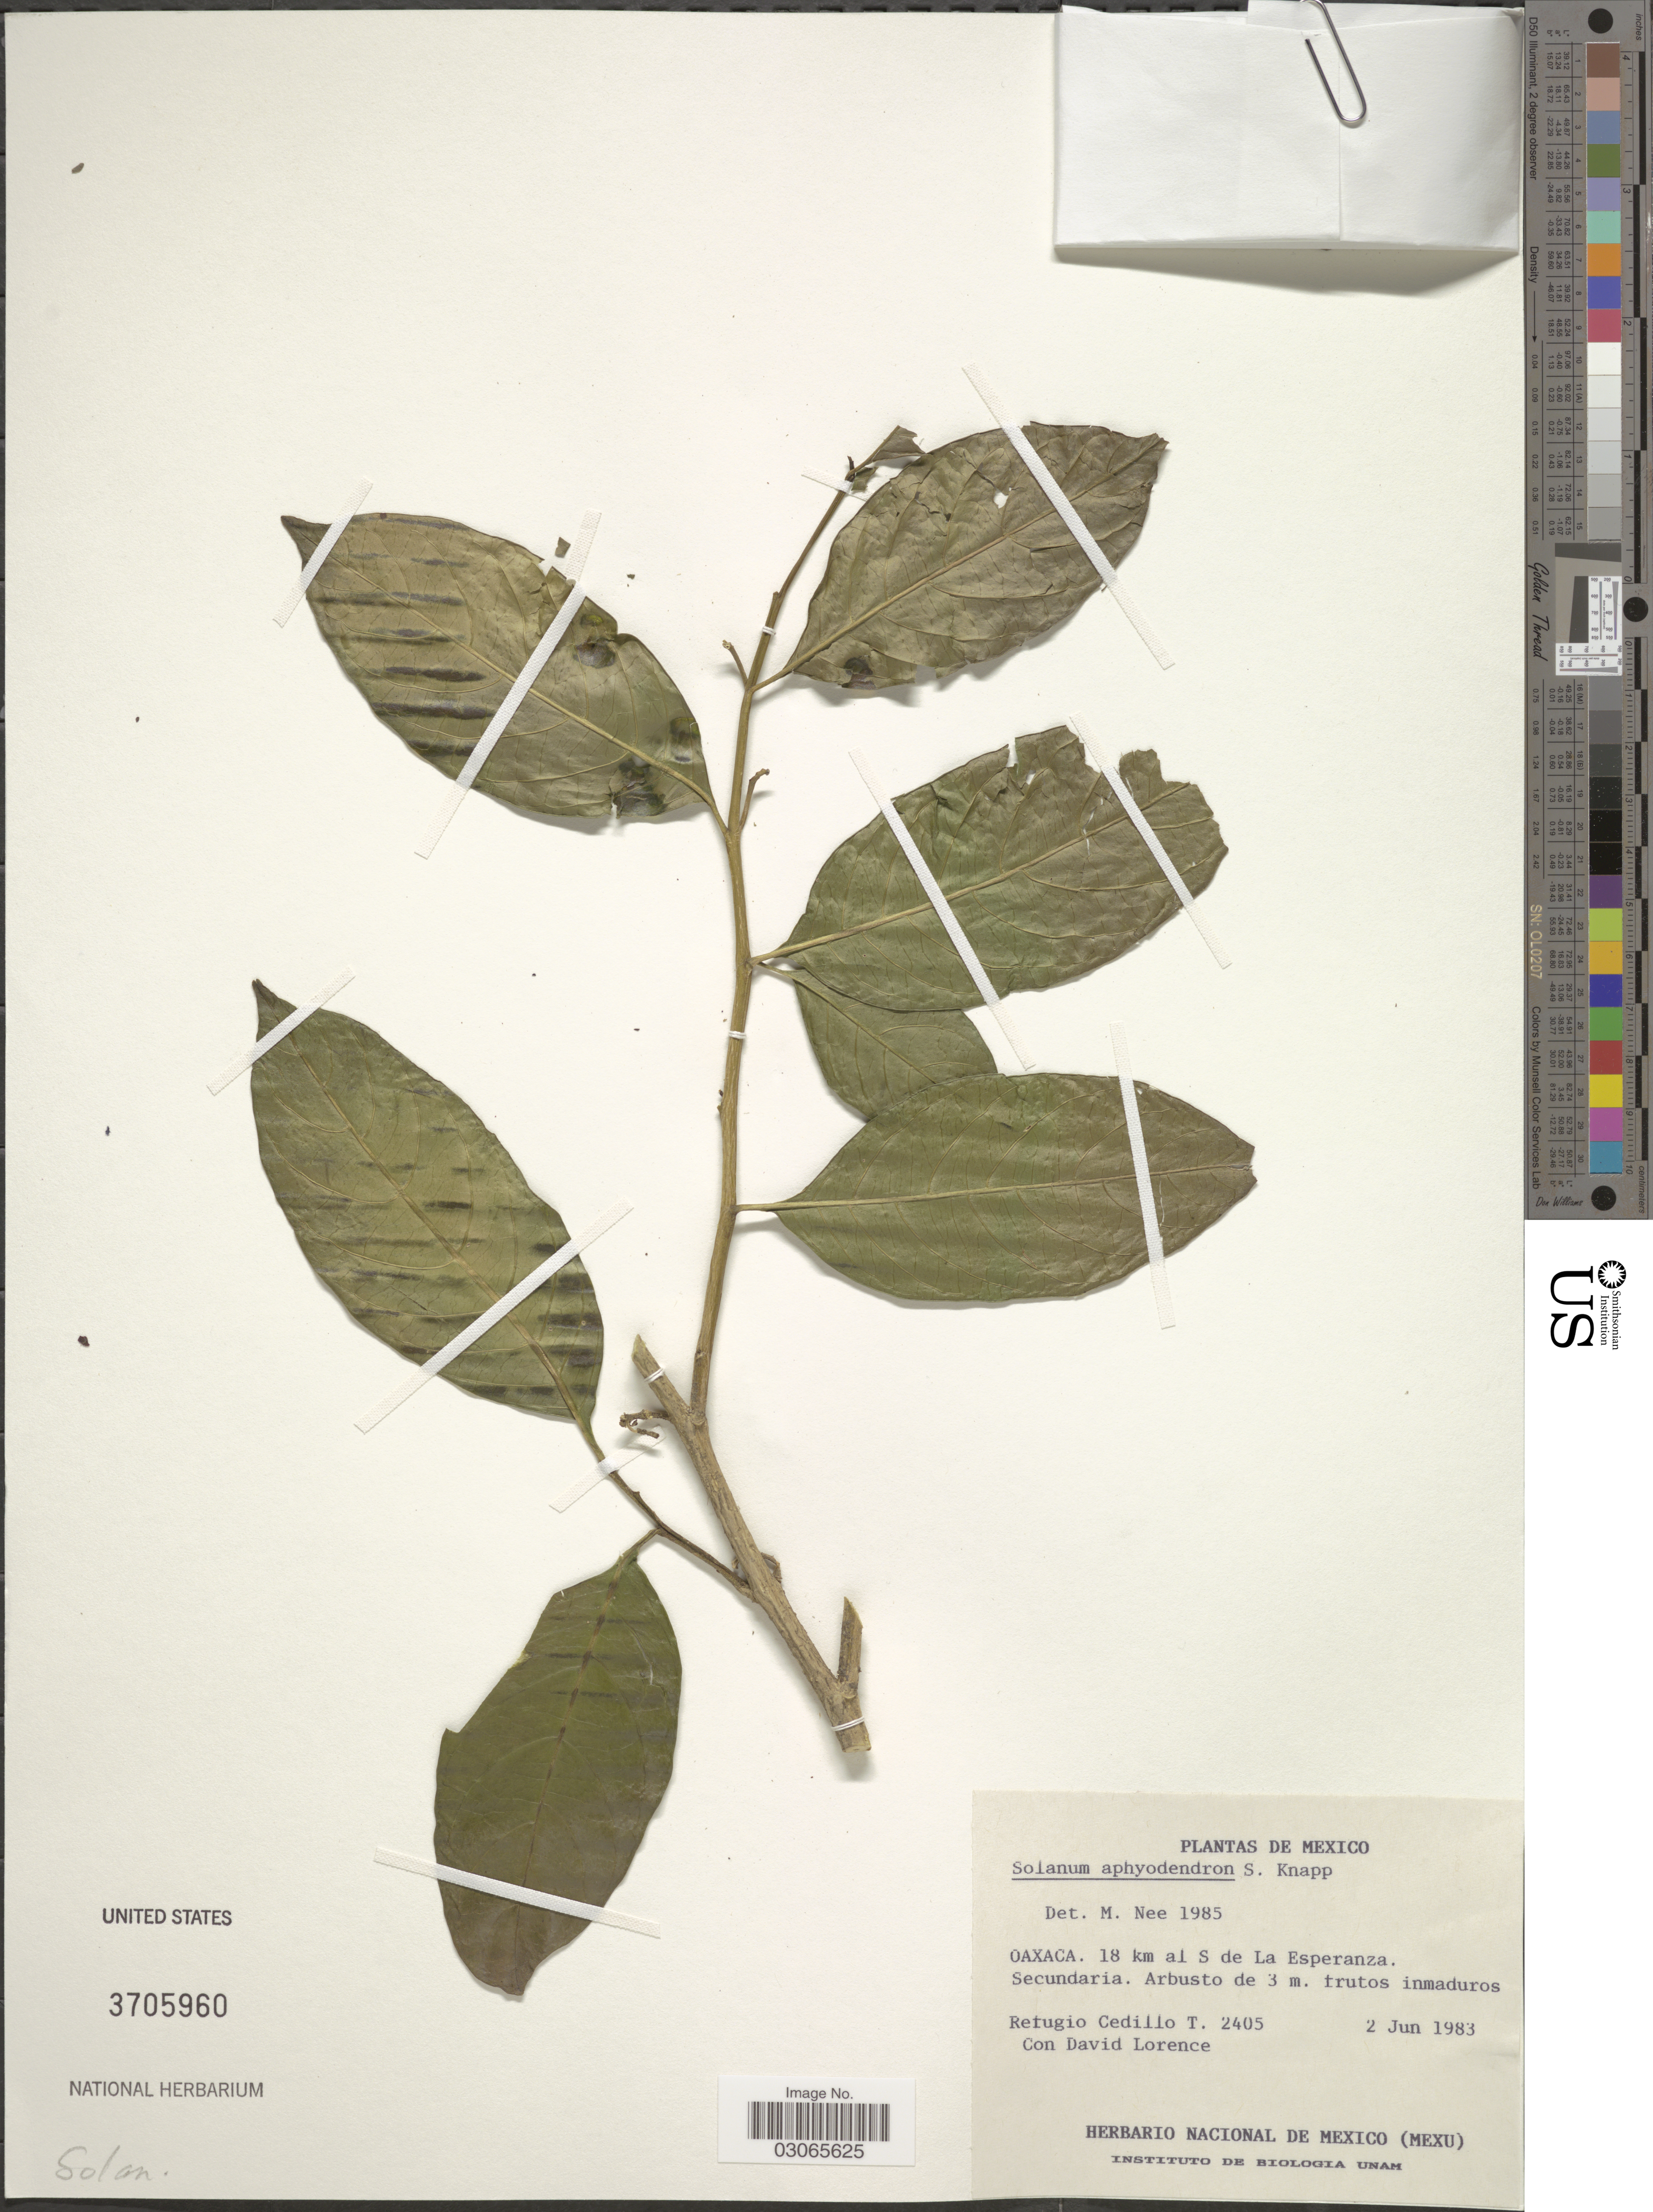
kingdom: Plantae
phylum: Tracheophyta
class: Magnoliopsida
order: Solanales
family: Solanaceae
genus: Solanum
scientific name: Solanum aphyodendron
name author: S. Knapp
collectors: R. Cedillo T. & D. Lorence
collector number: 2405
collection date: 1983-06-02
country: Mexico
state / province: Oaxaca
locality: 18 km al S de La Esperanza.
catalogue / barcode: US 3705960